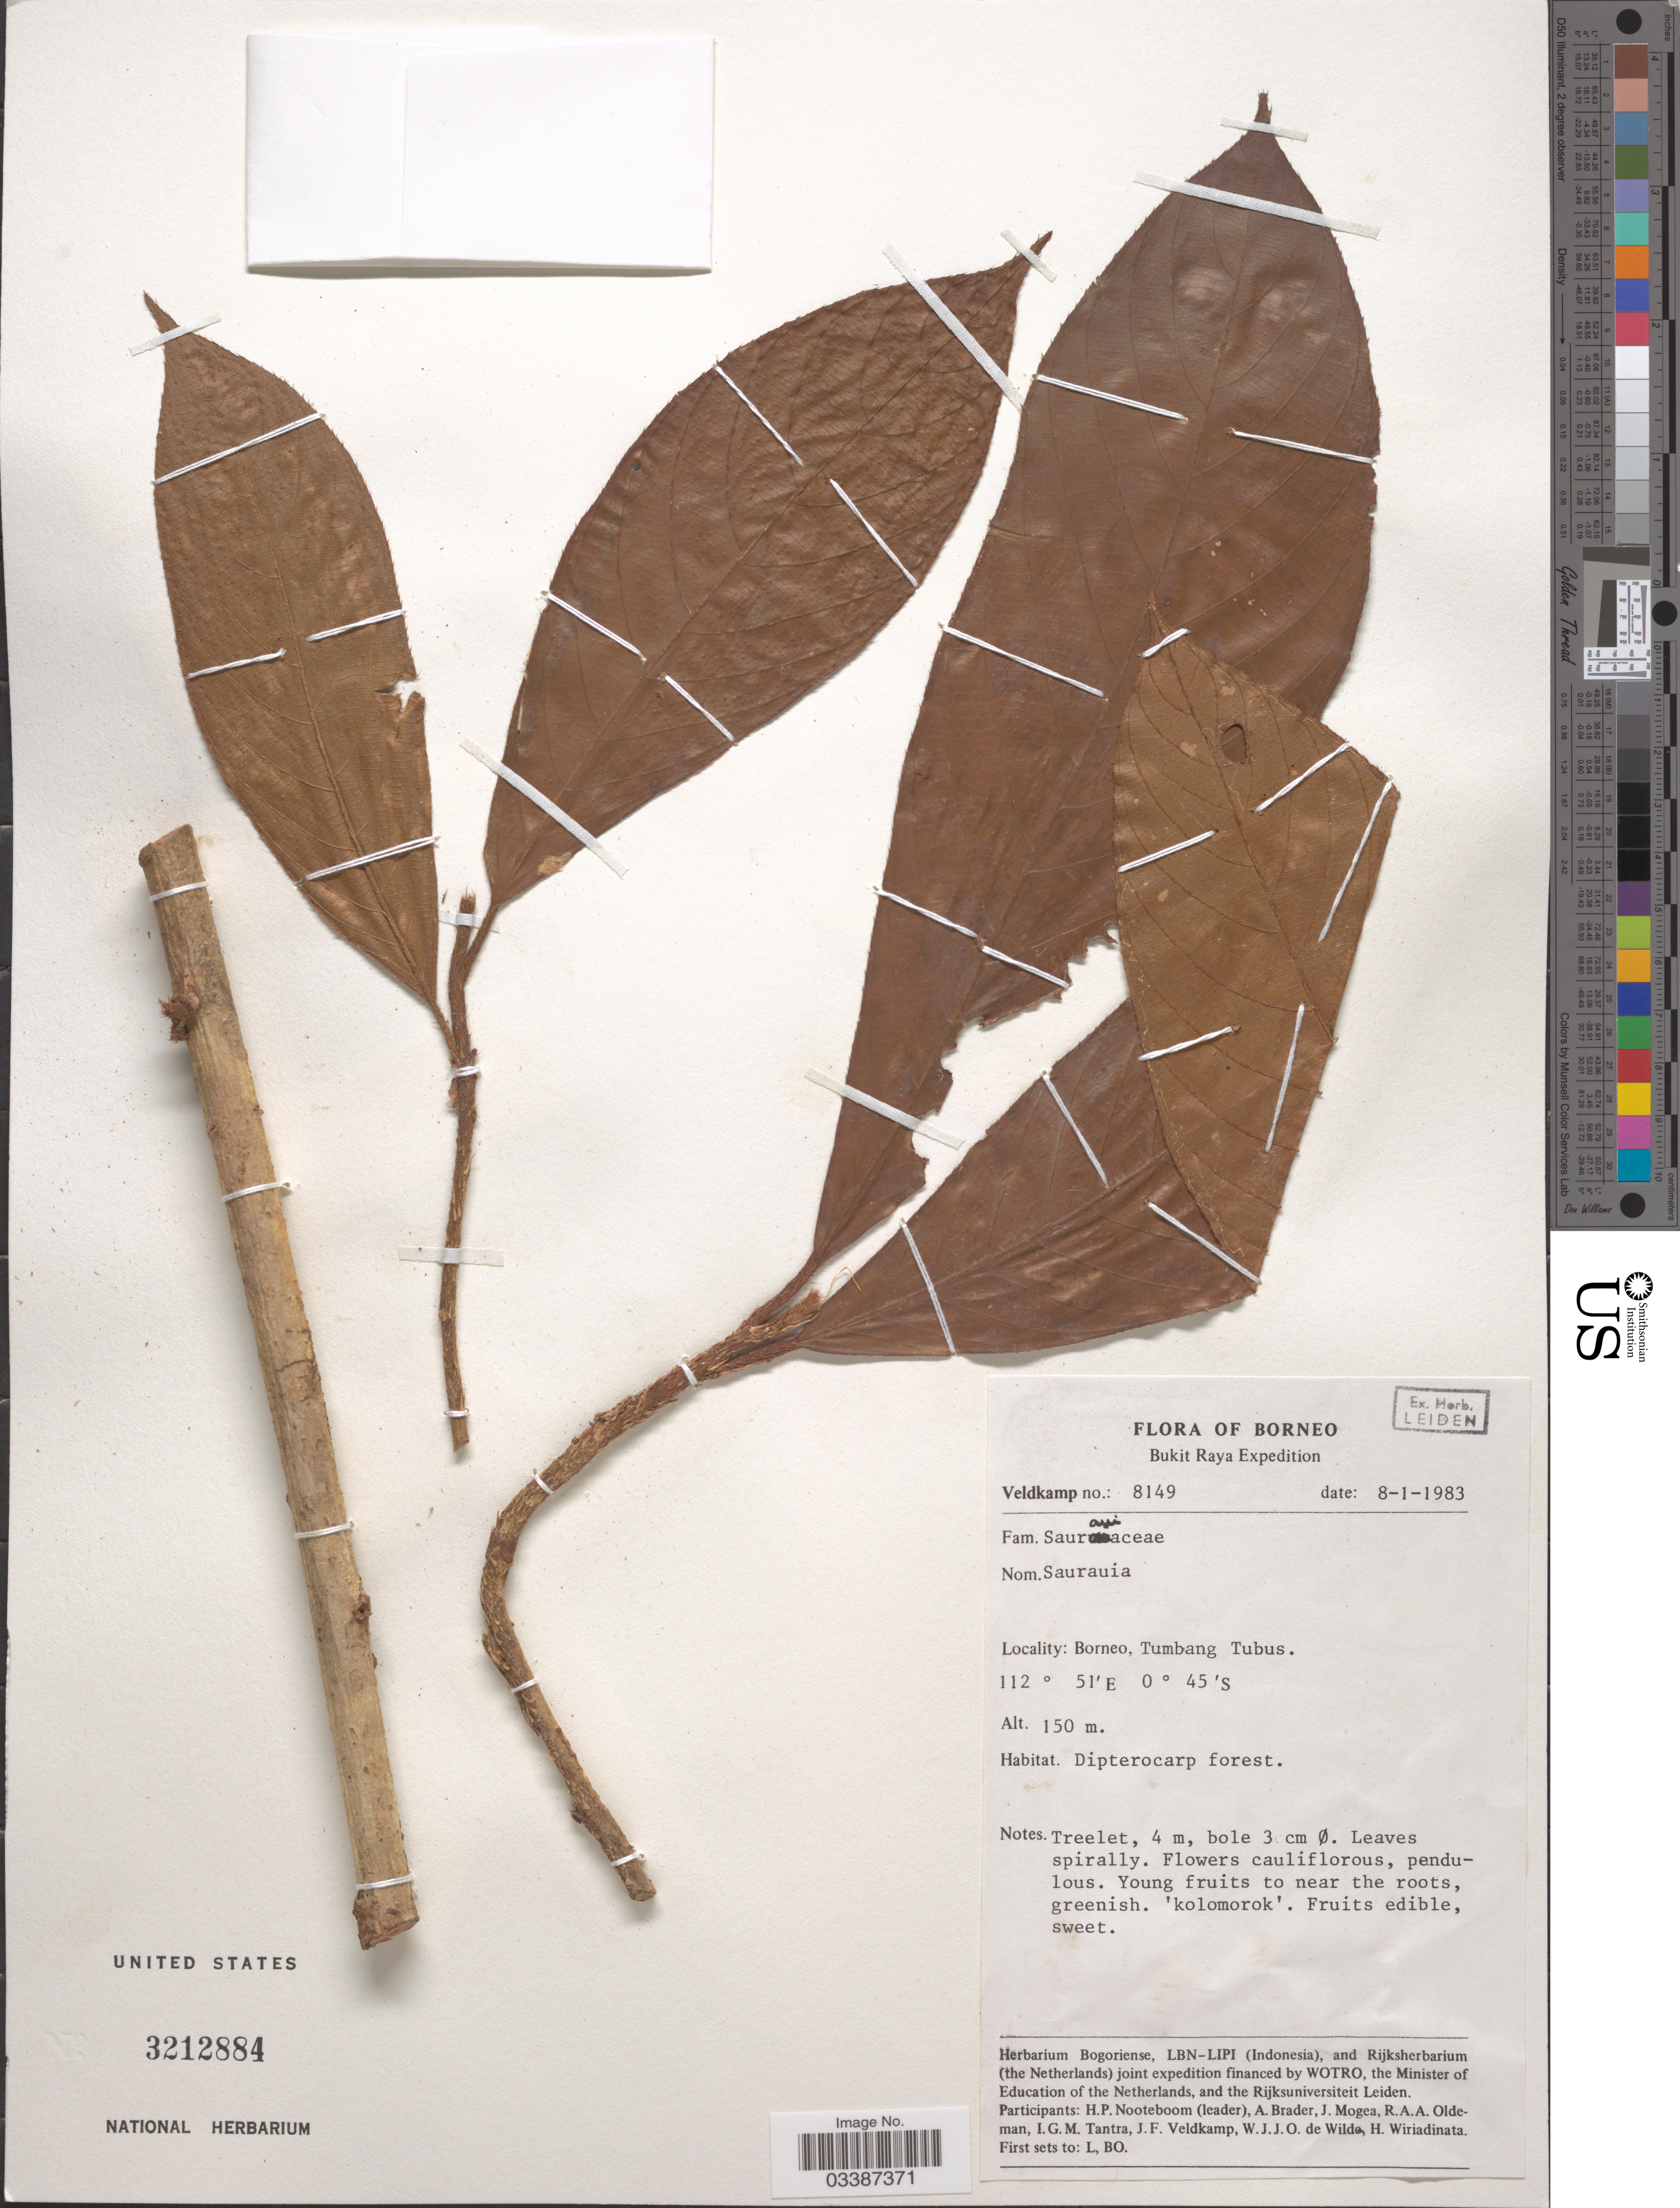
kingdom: Plantae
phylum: Tracheophyta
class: Magnoliopsida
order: Ericales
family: Actinidiaceae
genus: Saurauia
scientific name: Saurauia sp.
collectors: J. F. Veldkamp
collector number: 8149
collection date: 1983-01-08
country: Indonesia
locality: Borneo. Bukit Raya. Tumbang Tubus.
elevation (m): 150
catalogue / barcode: US 3212884